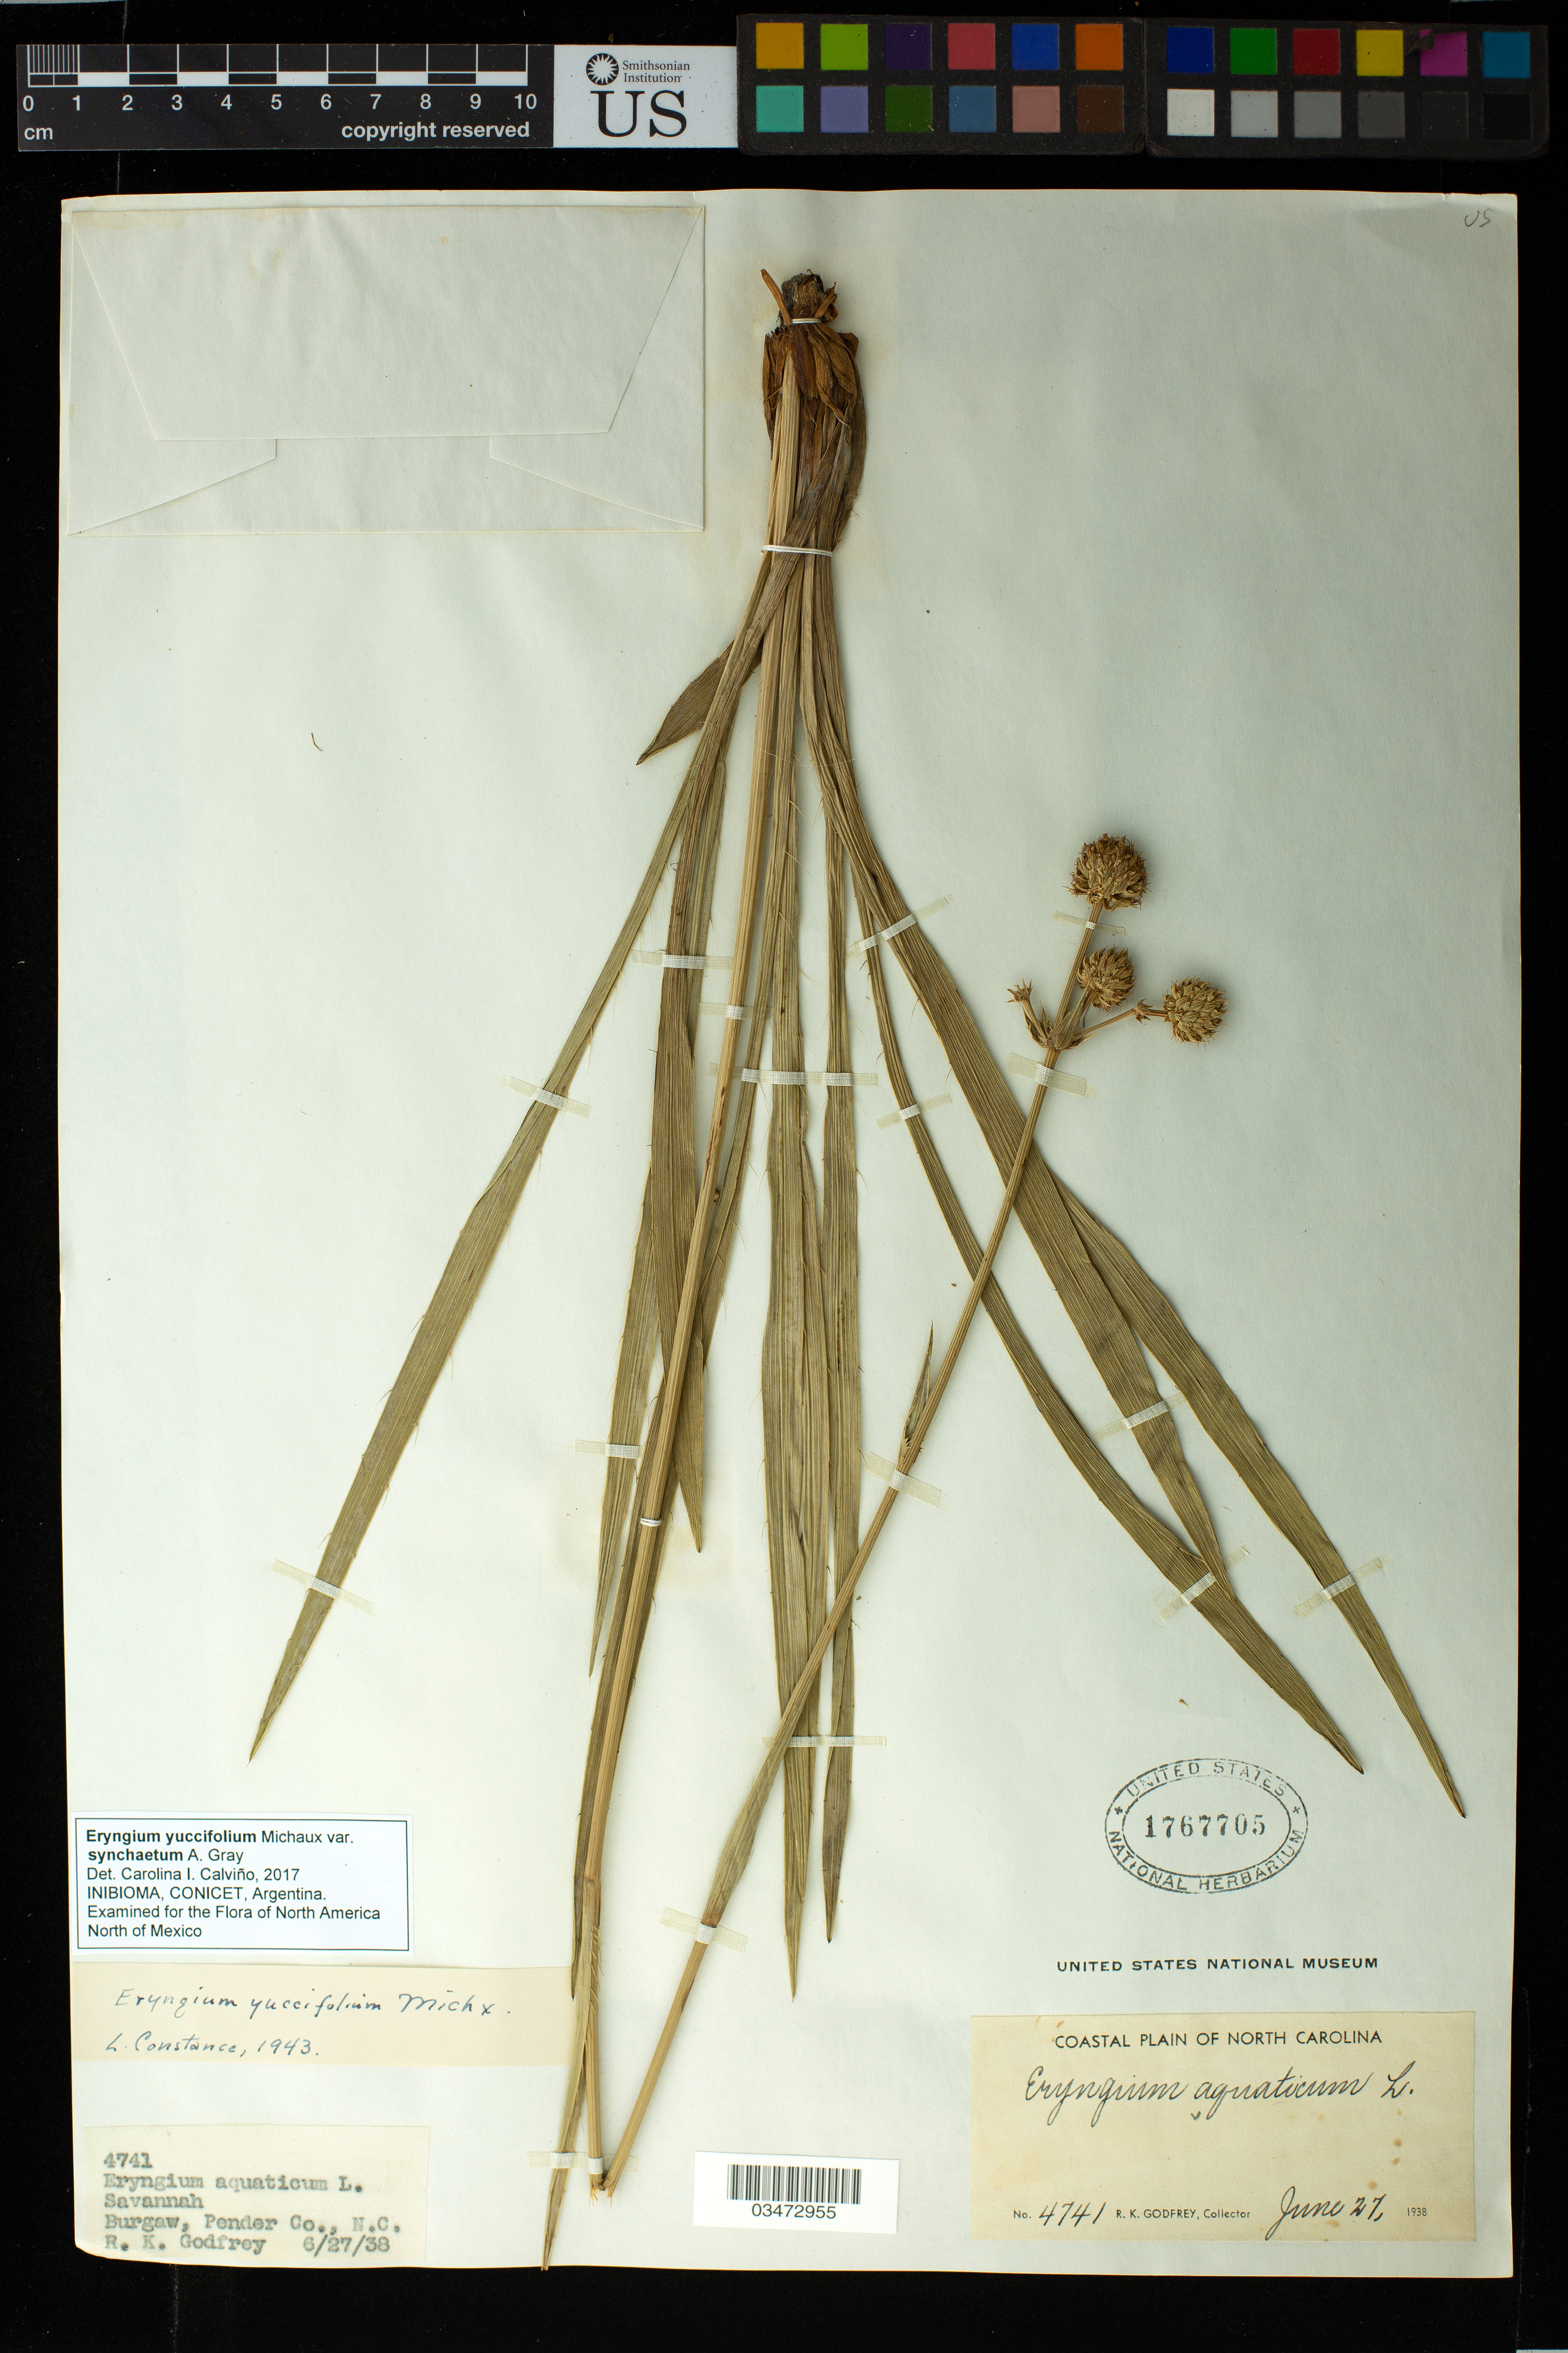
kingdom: Plantae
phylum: Tracheophyta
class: Magnoliopsida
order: Apiales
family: Apiaceae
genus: Eryngium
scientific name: Eryngium yuccifolium var. synchaetum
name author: A. Gray ex J.M. Coult. & Rose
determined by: Calviño, C. I.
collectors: R. K. Godfrey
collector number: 4741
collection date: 1938-06-27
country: United States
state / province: North Carolina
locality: Coastal Plain of North Carolina, Burgaw, Pender Co.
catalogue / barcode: US 1767705